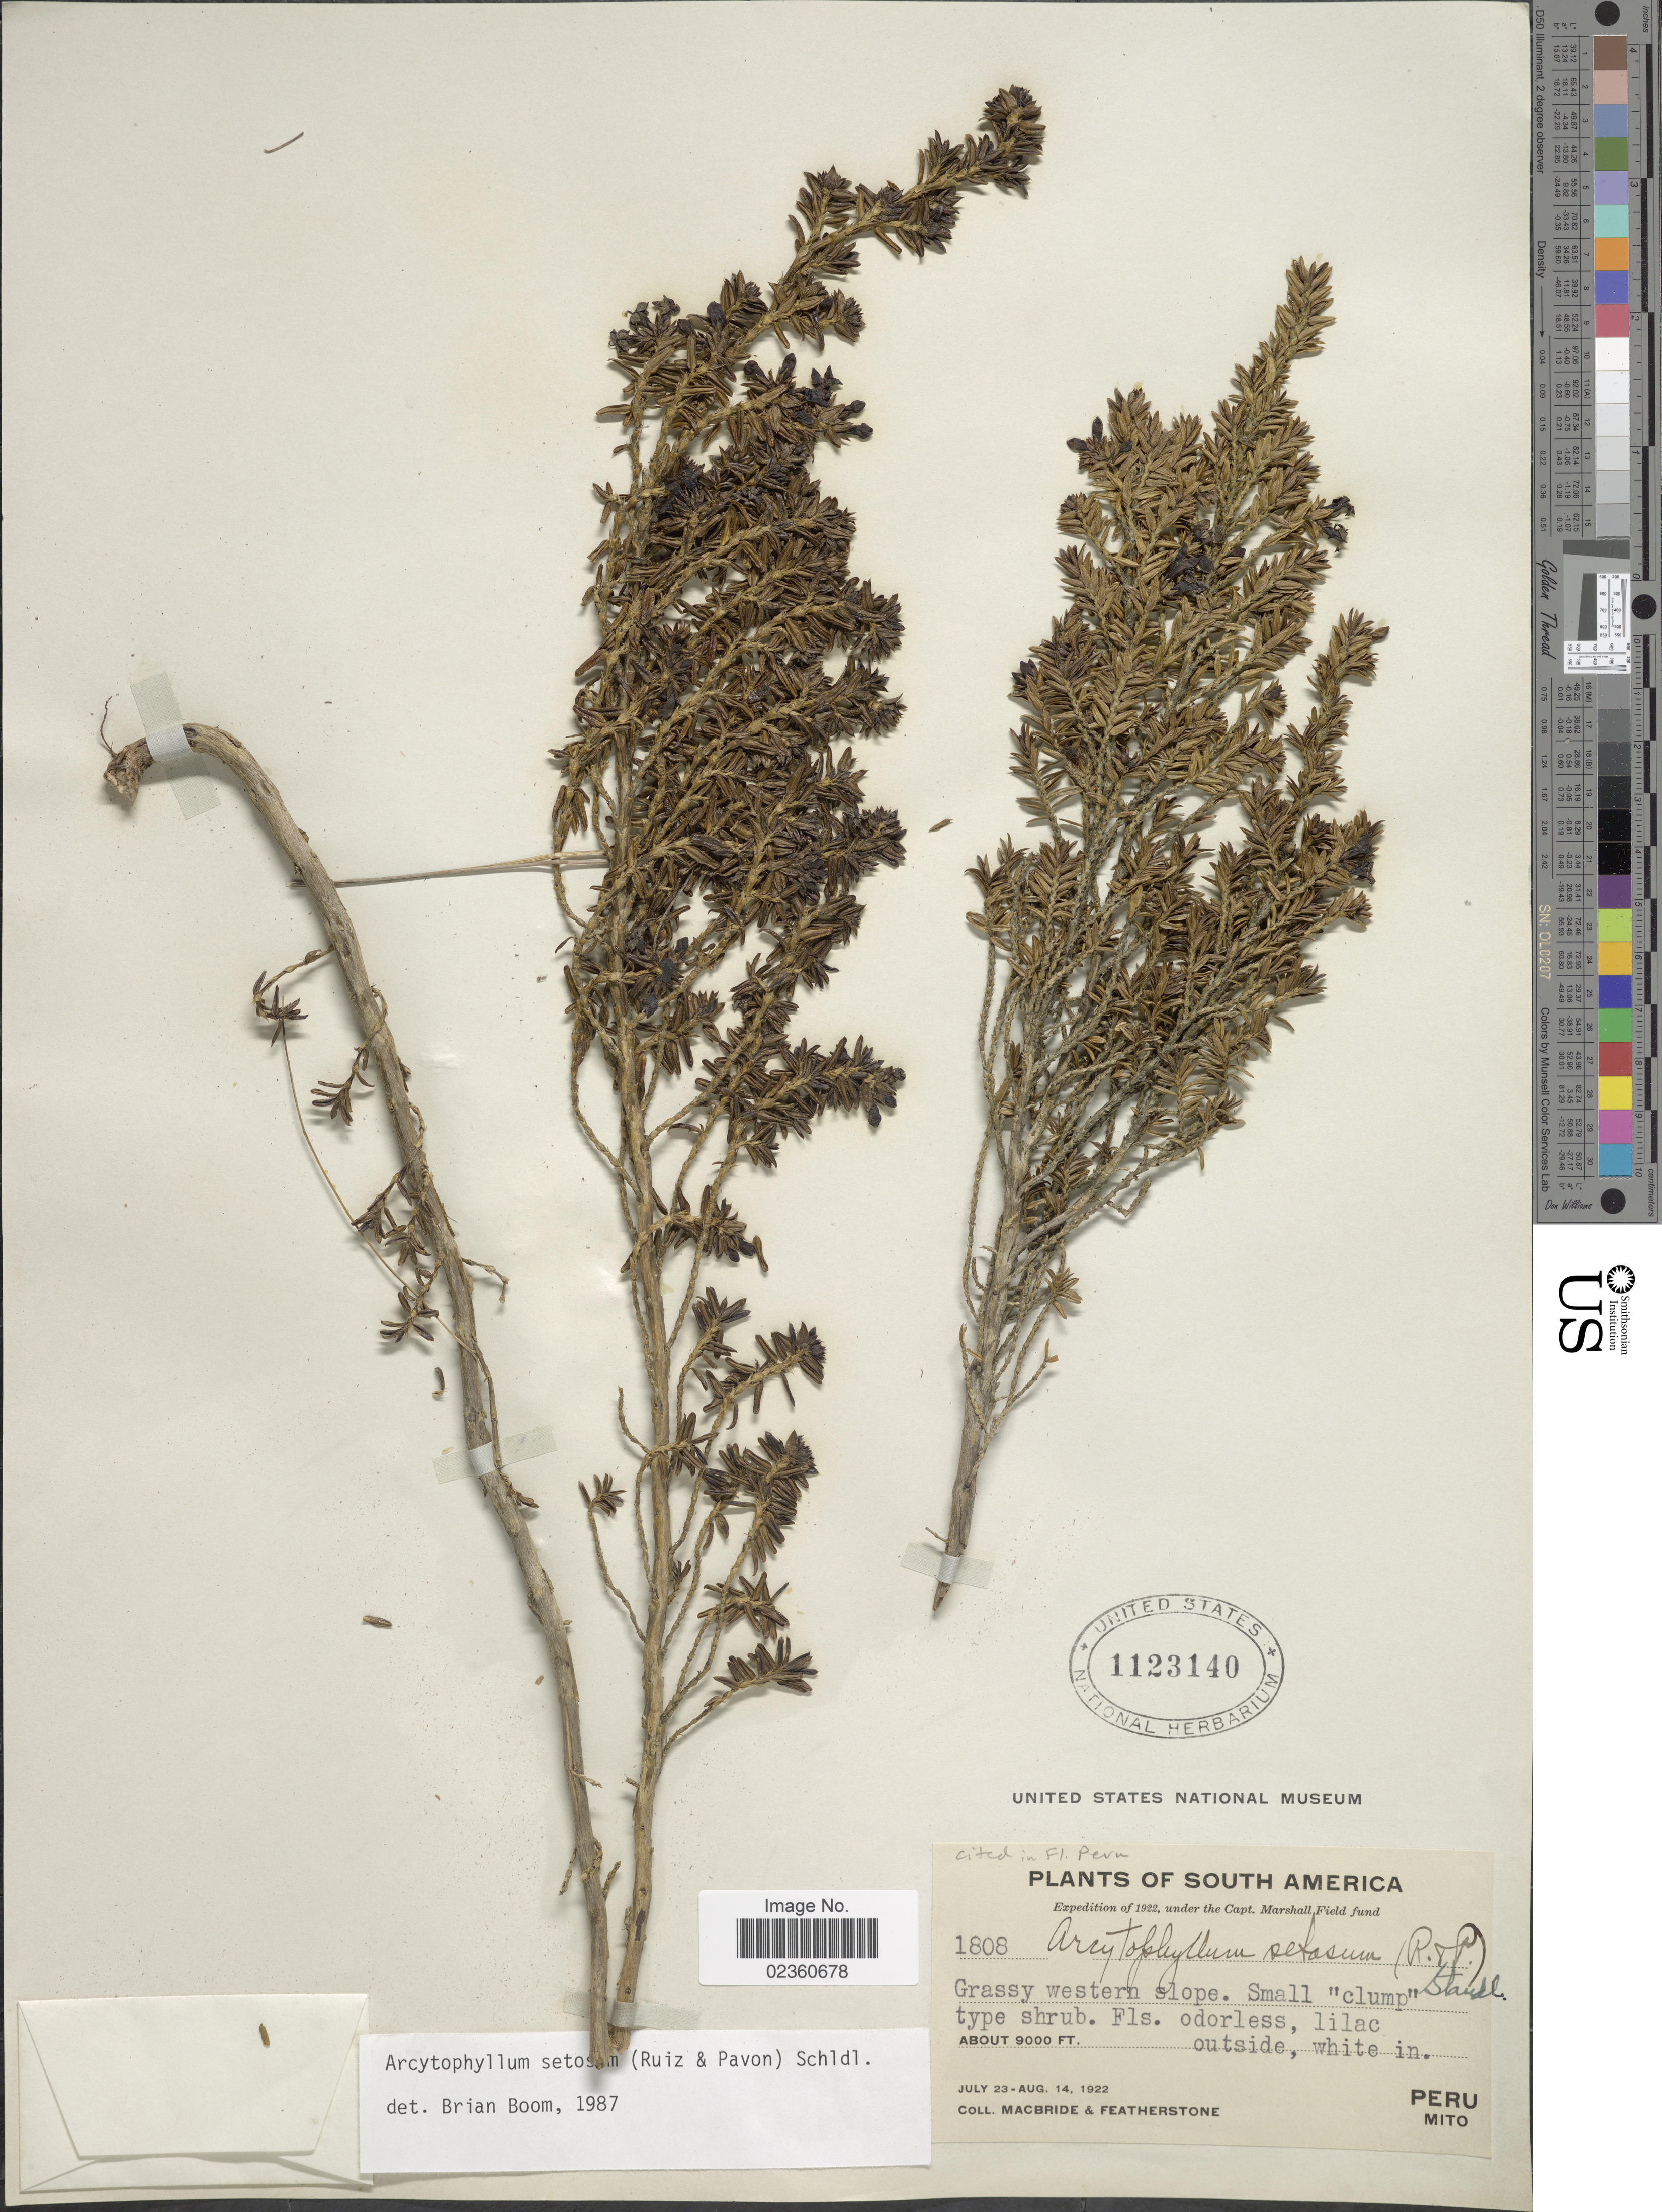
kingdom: Plantae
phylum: Tracheophyta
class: Magnoliopsida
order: Gentianales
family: Rubiaceae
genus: Arcytophyllum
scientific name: Arcytophyllum setosum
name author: (Ruiz & Pav.) Schltdl.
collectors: Macbride, -- & -. Featherstone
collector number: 1808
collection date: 1922-07-23/1922-08-14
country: Peru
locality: Grassy western slope, Mito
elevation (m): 2743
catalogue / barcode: US 1123140